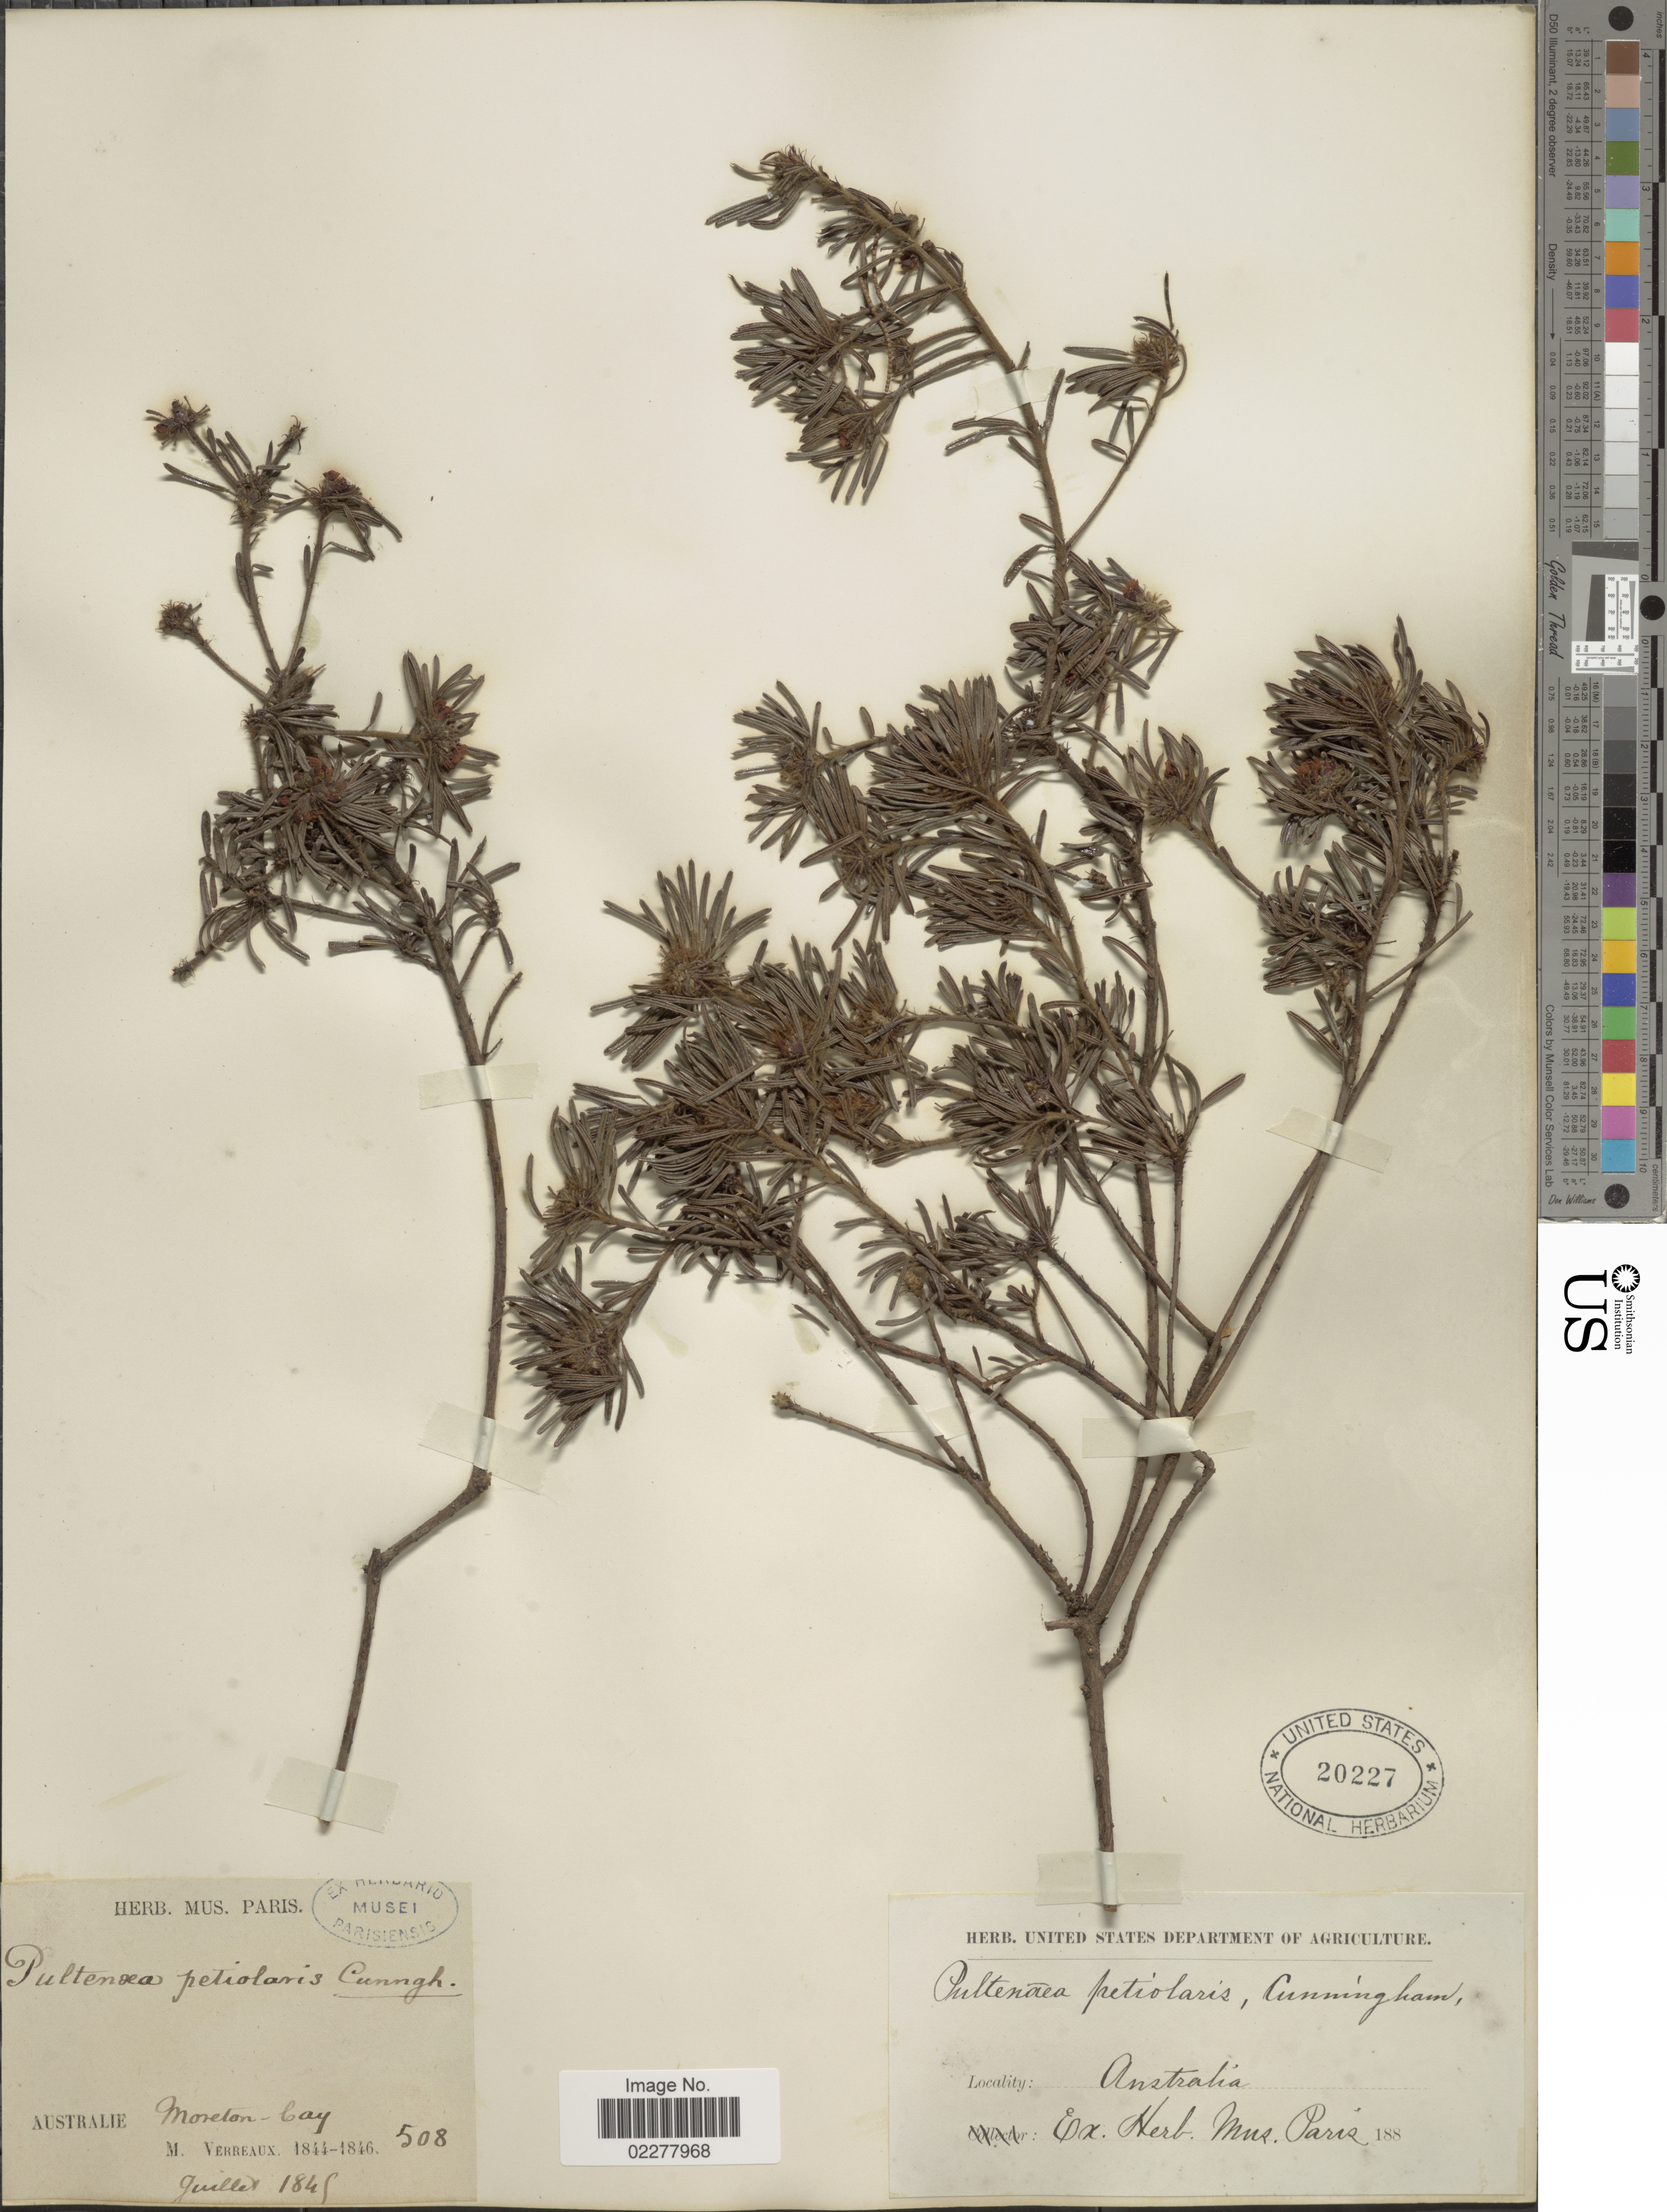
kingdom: Plantae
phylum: Tracheophyta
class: Magnoliopsida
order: Fabales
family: Fabaceae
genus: Pultenaea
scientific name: Pultenaea petiolaris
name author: A. Cunn. ex Benth.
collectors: M. Verreaux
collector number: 508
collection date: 1849-07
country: Australia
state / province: Queensland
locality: Australie. Moreton - Cay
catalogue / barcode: US 20227